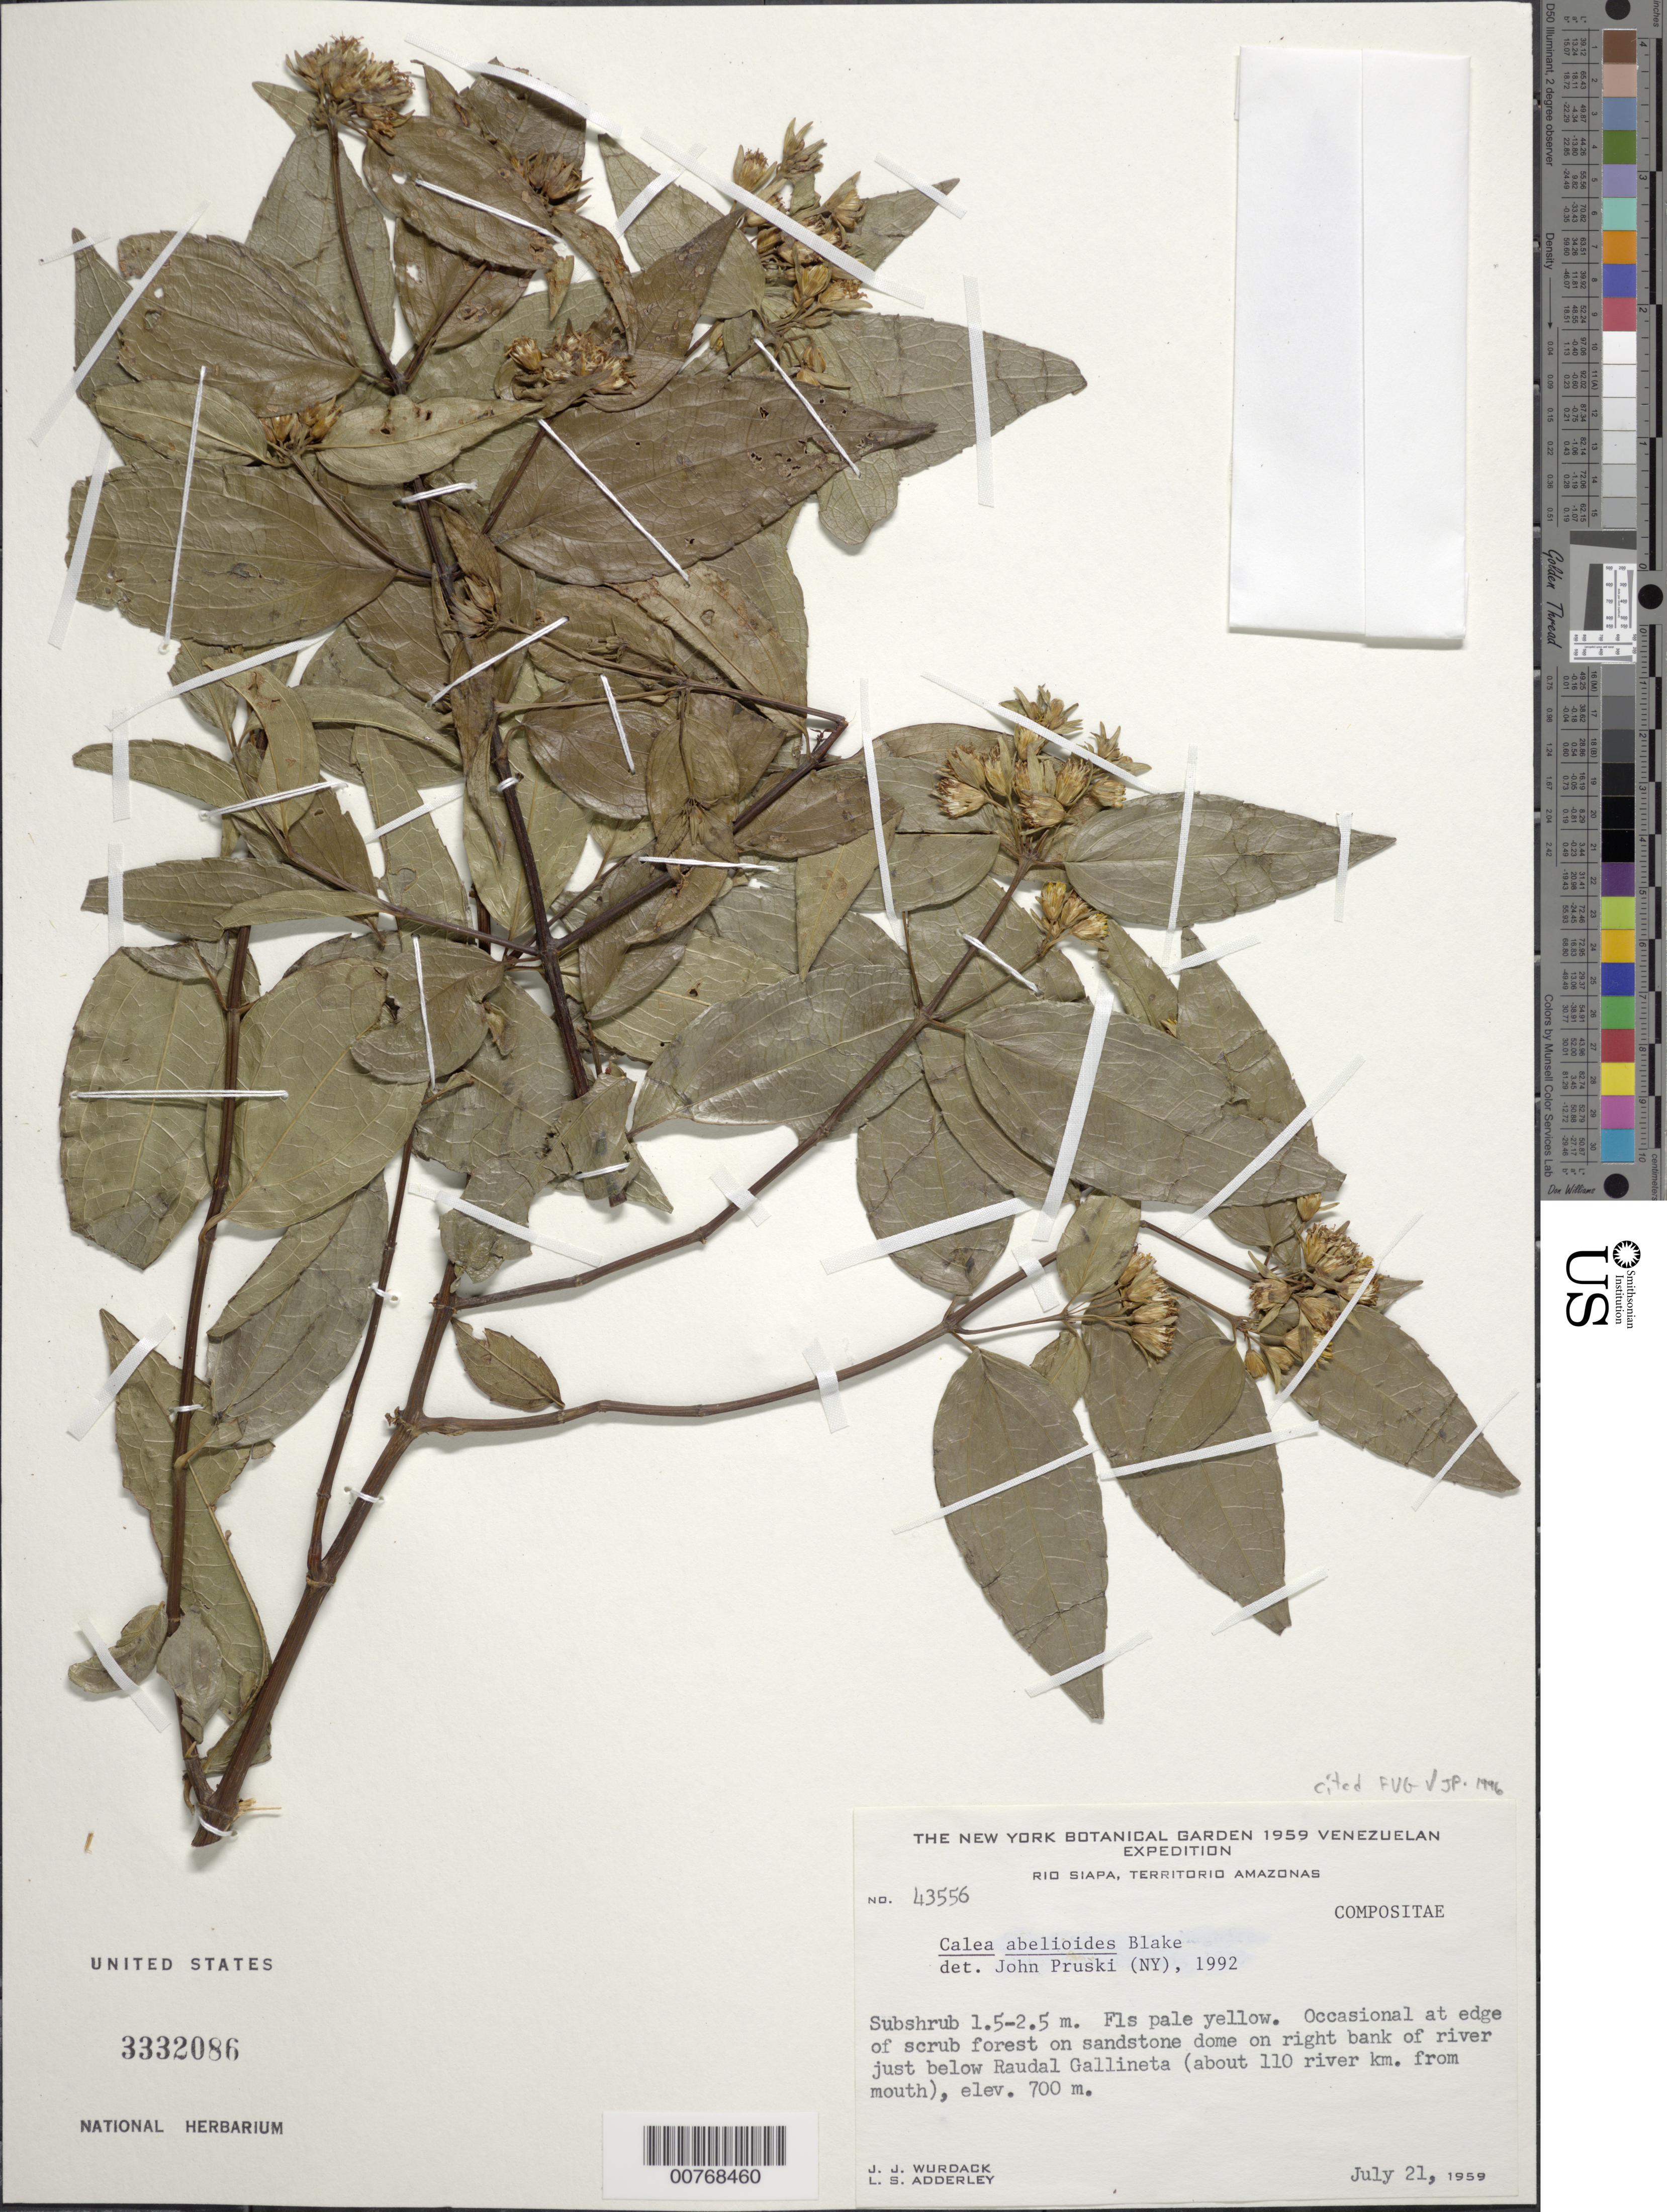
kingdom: Plantae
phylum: Tracheophyta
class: Magnoliopsida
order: Asterales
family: Asteraceae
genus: Calea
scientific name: Calea abelioides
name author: S.F. Blake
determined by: Pruski, J. F.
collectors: J. J. Wurdack & L. S. Adderley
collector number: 43556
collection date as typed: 21-Jul-59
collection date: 1959-07-21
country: Venezuela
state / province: Amazonas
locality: Río Siapa, just below Raudal Gallineta (about 110 river km from mouth)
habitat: Edge of scrub forest on sandstone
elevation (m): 130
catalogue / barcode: US 3332086